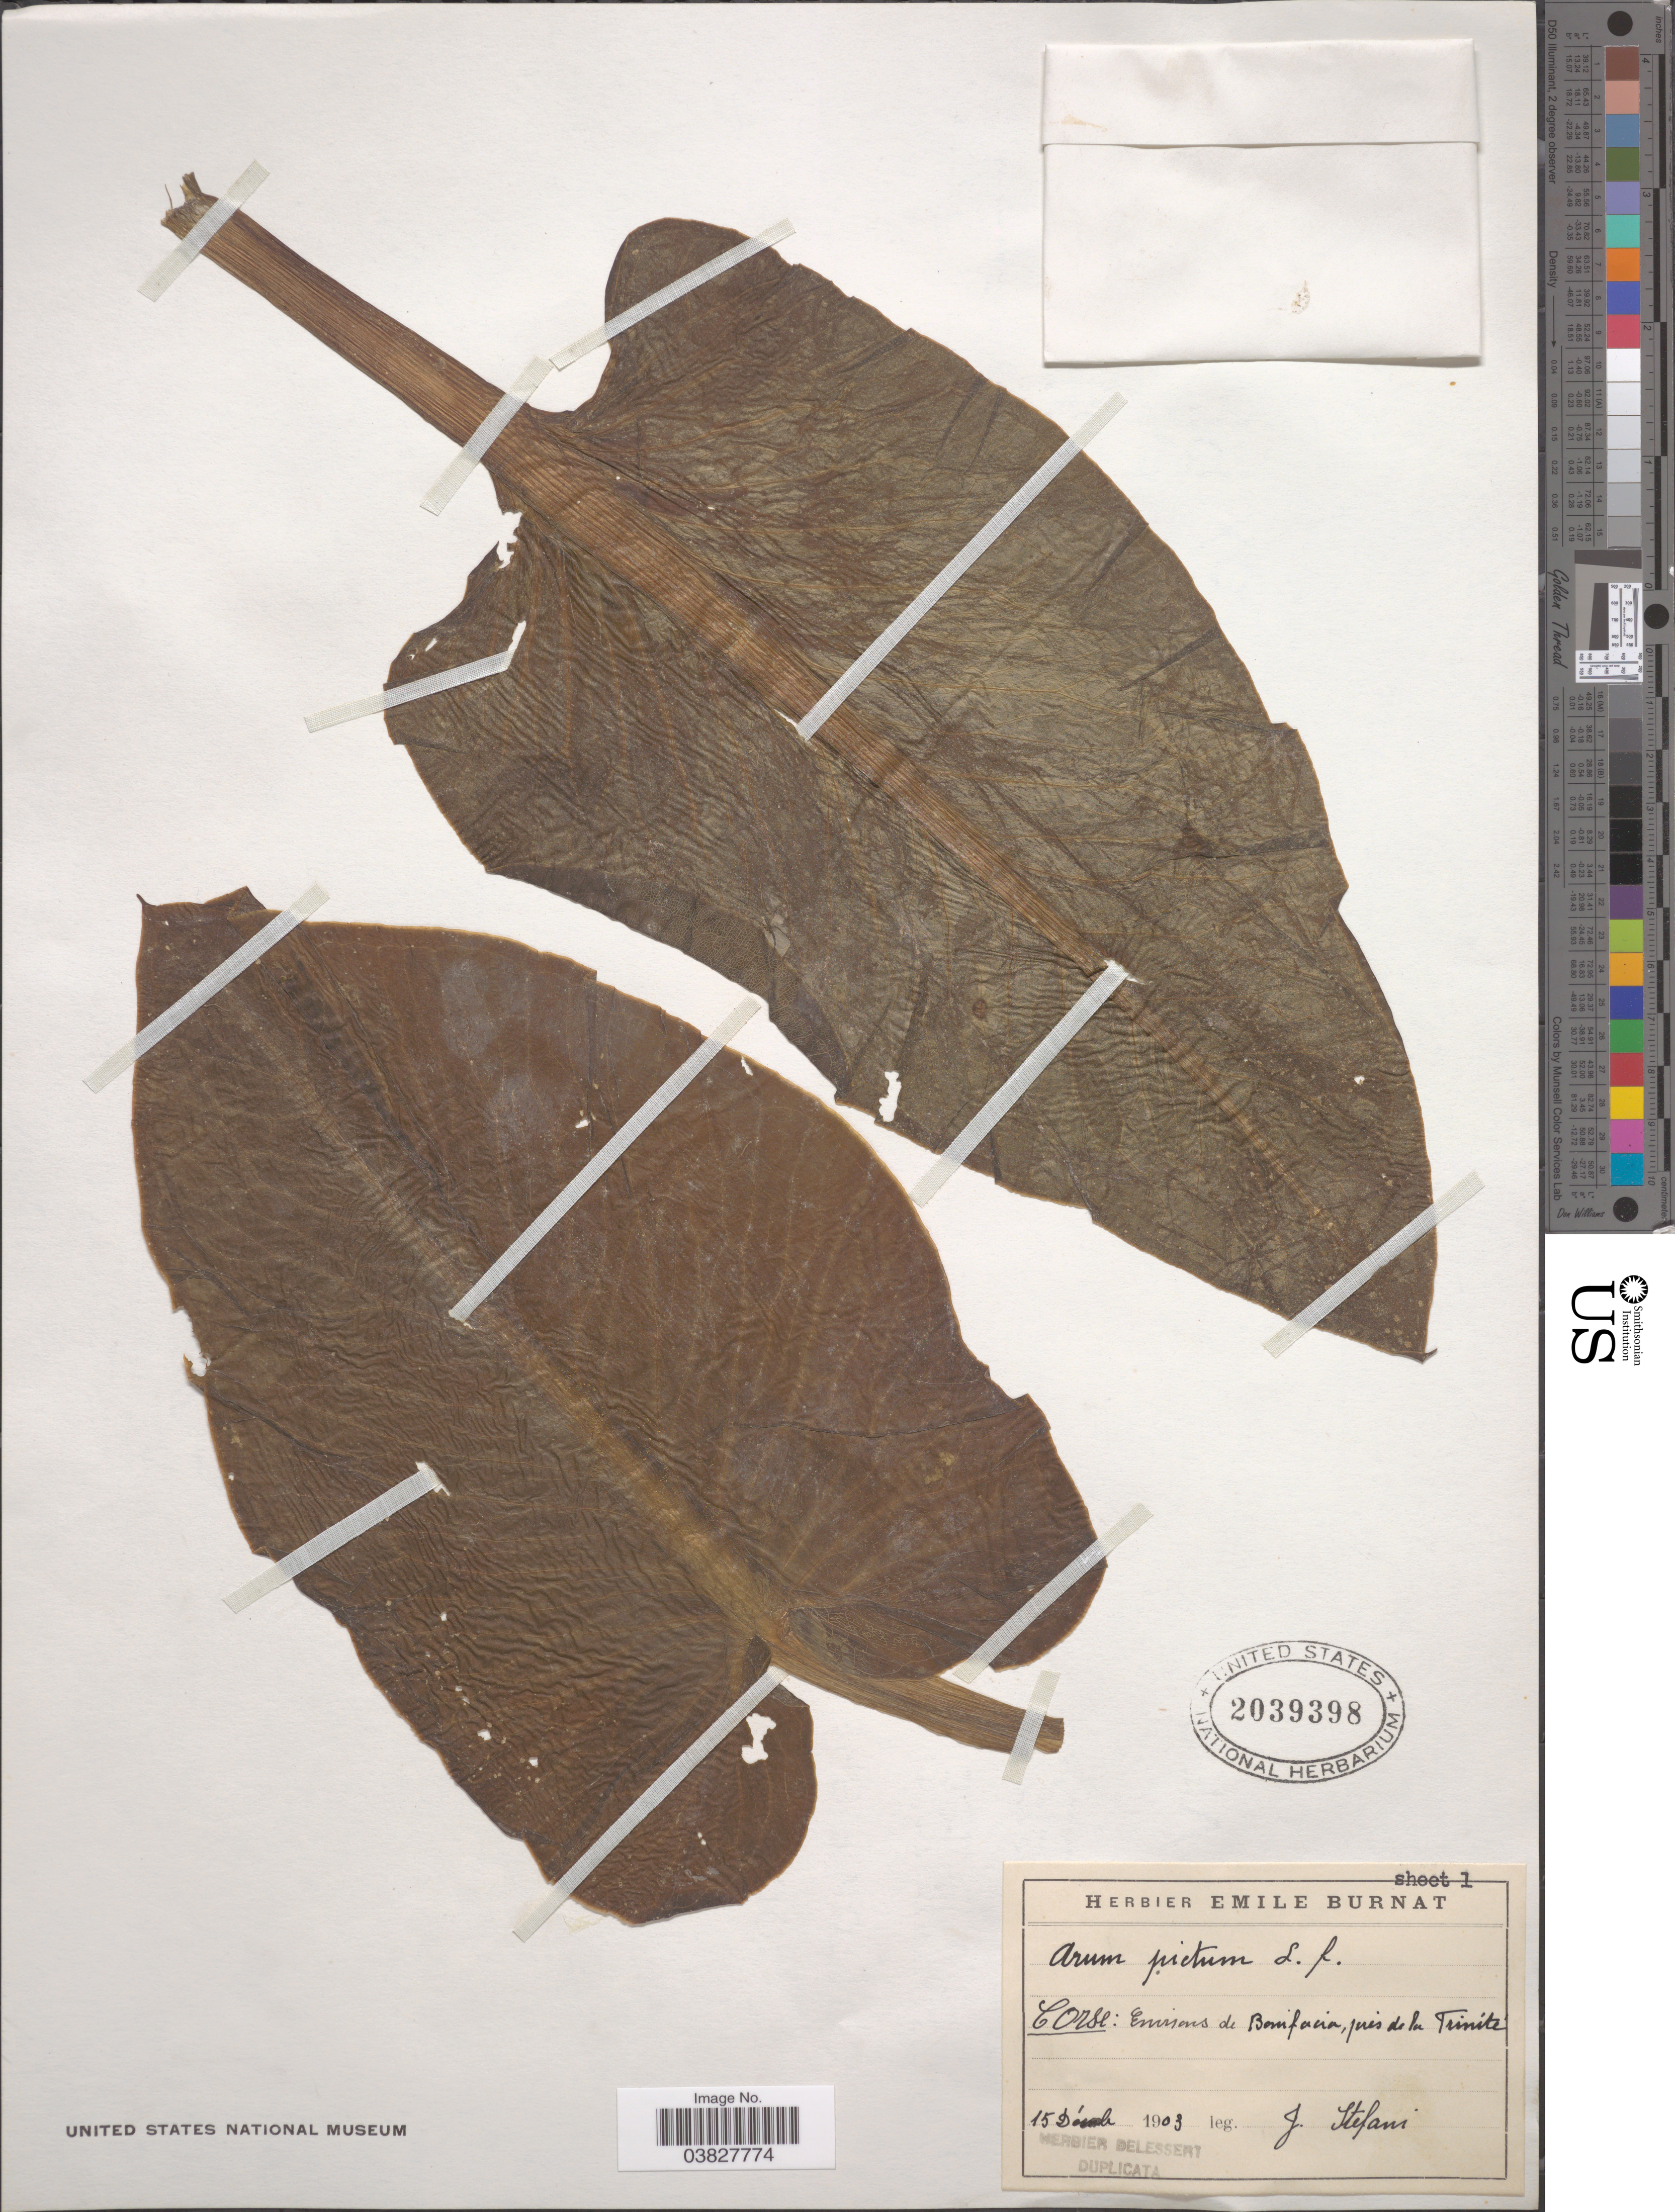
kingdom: Plantae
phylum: Tracheophyta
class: Liliopsida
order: Alismatales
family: Araceae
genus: Arum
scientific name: Arum pictum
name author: L. f.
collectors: J. Stefani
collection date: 1903-12-15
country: France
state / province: Corsica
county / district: Corse-du-Sud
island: Corse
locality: Corse: Environs de Bonifacio, prés de la Triníte.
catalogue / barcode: US 2039398